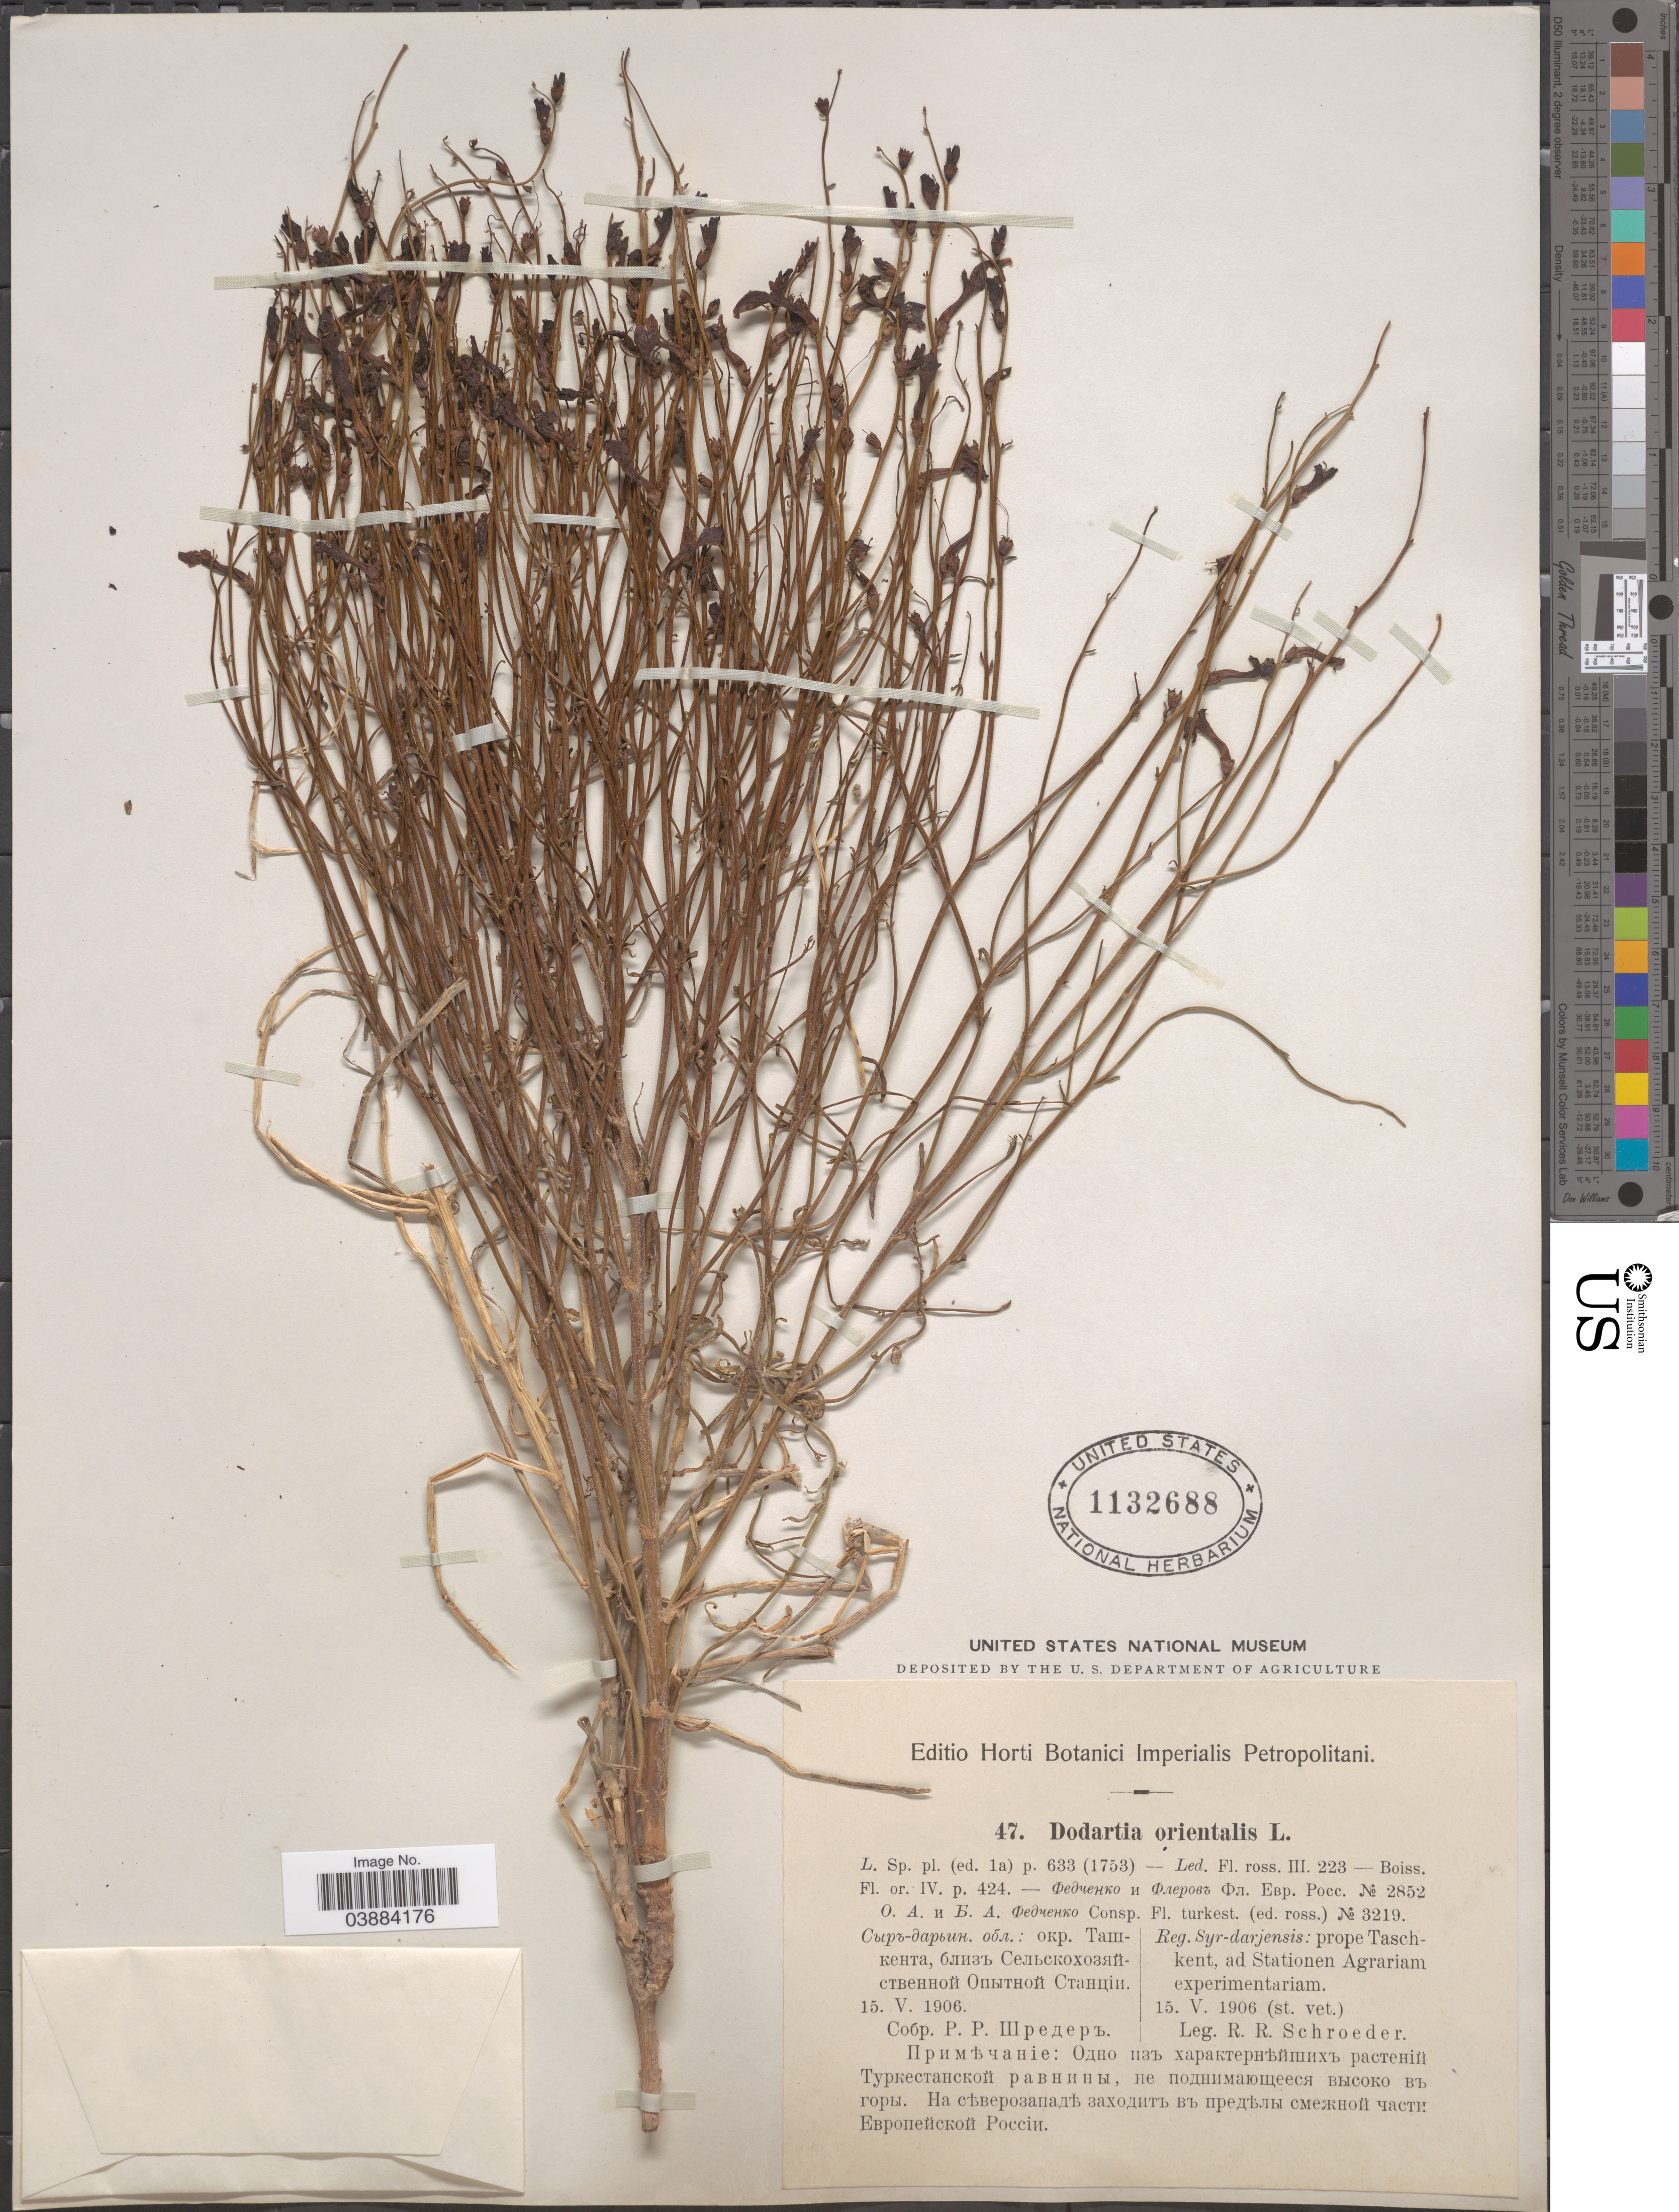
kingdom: Plantae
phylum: Tracheophyta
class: Magnoliopsida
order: Lamiales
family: Mazaceae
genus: Dodartia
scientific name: Dodartia orientalis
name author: L.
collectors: R. Schroeder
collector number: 47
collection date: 1906-05-15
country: Uzbekistan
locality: Reg. Syr-darjensis: prope Taschkent, ad Stationen Agrariam experimentariam.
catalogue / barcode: US 1132688